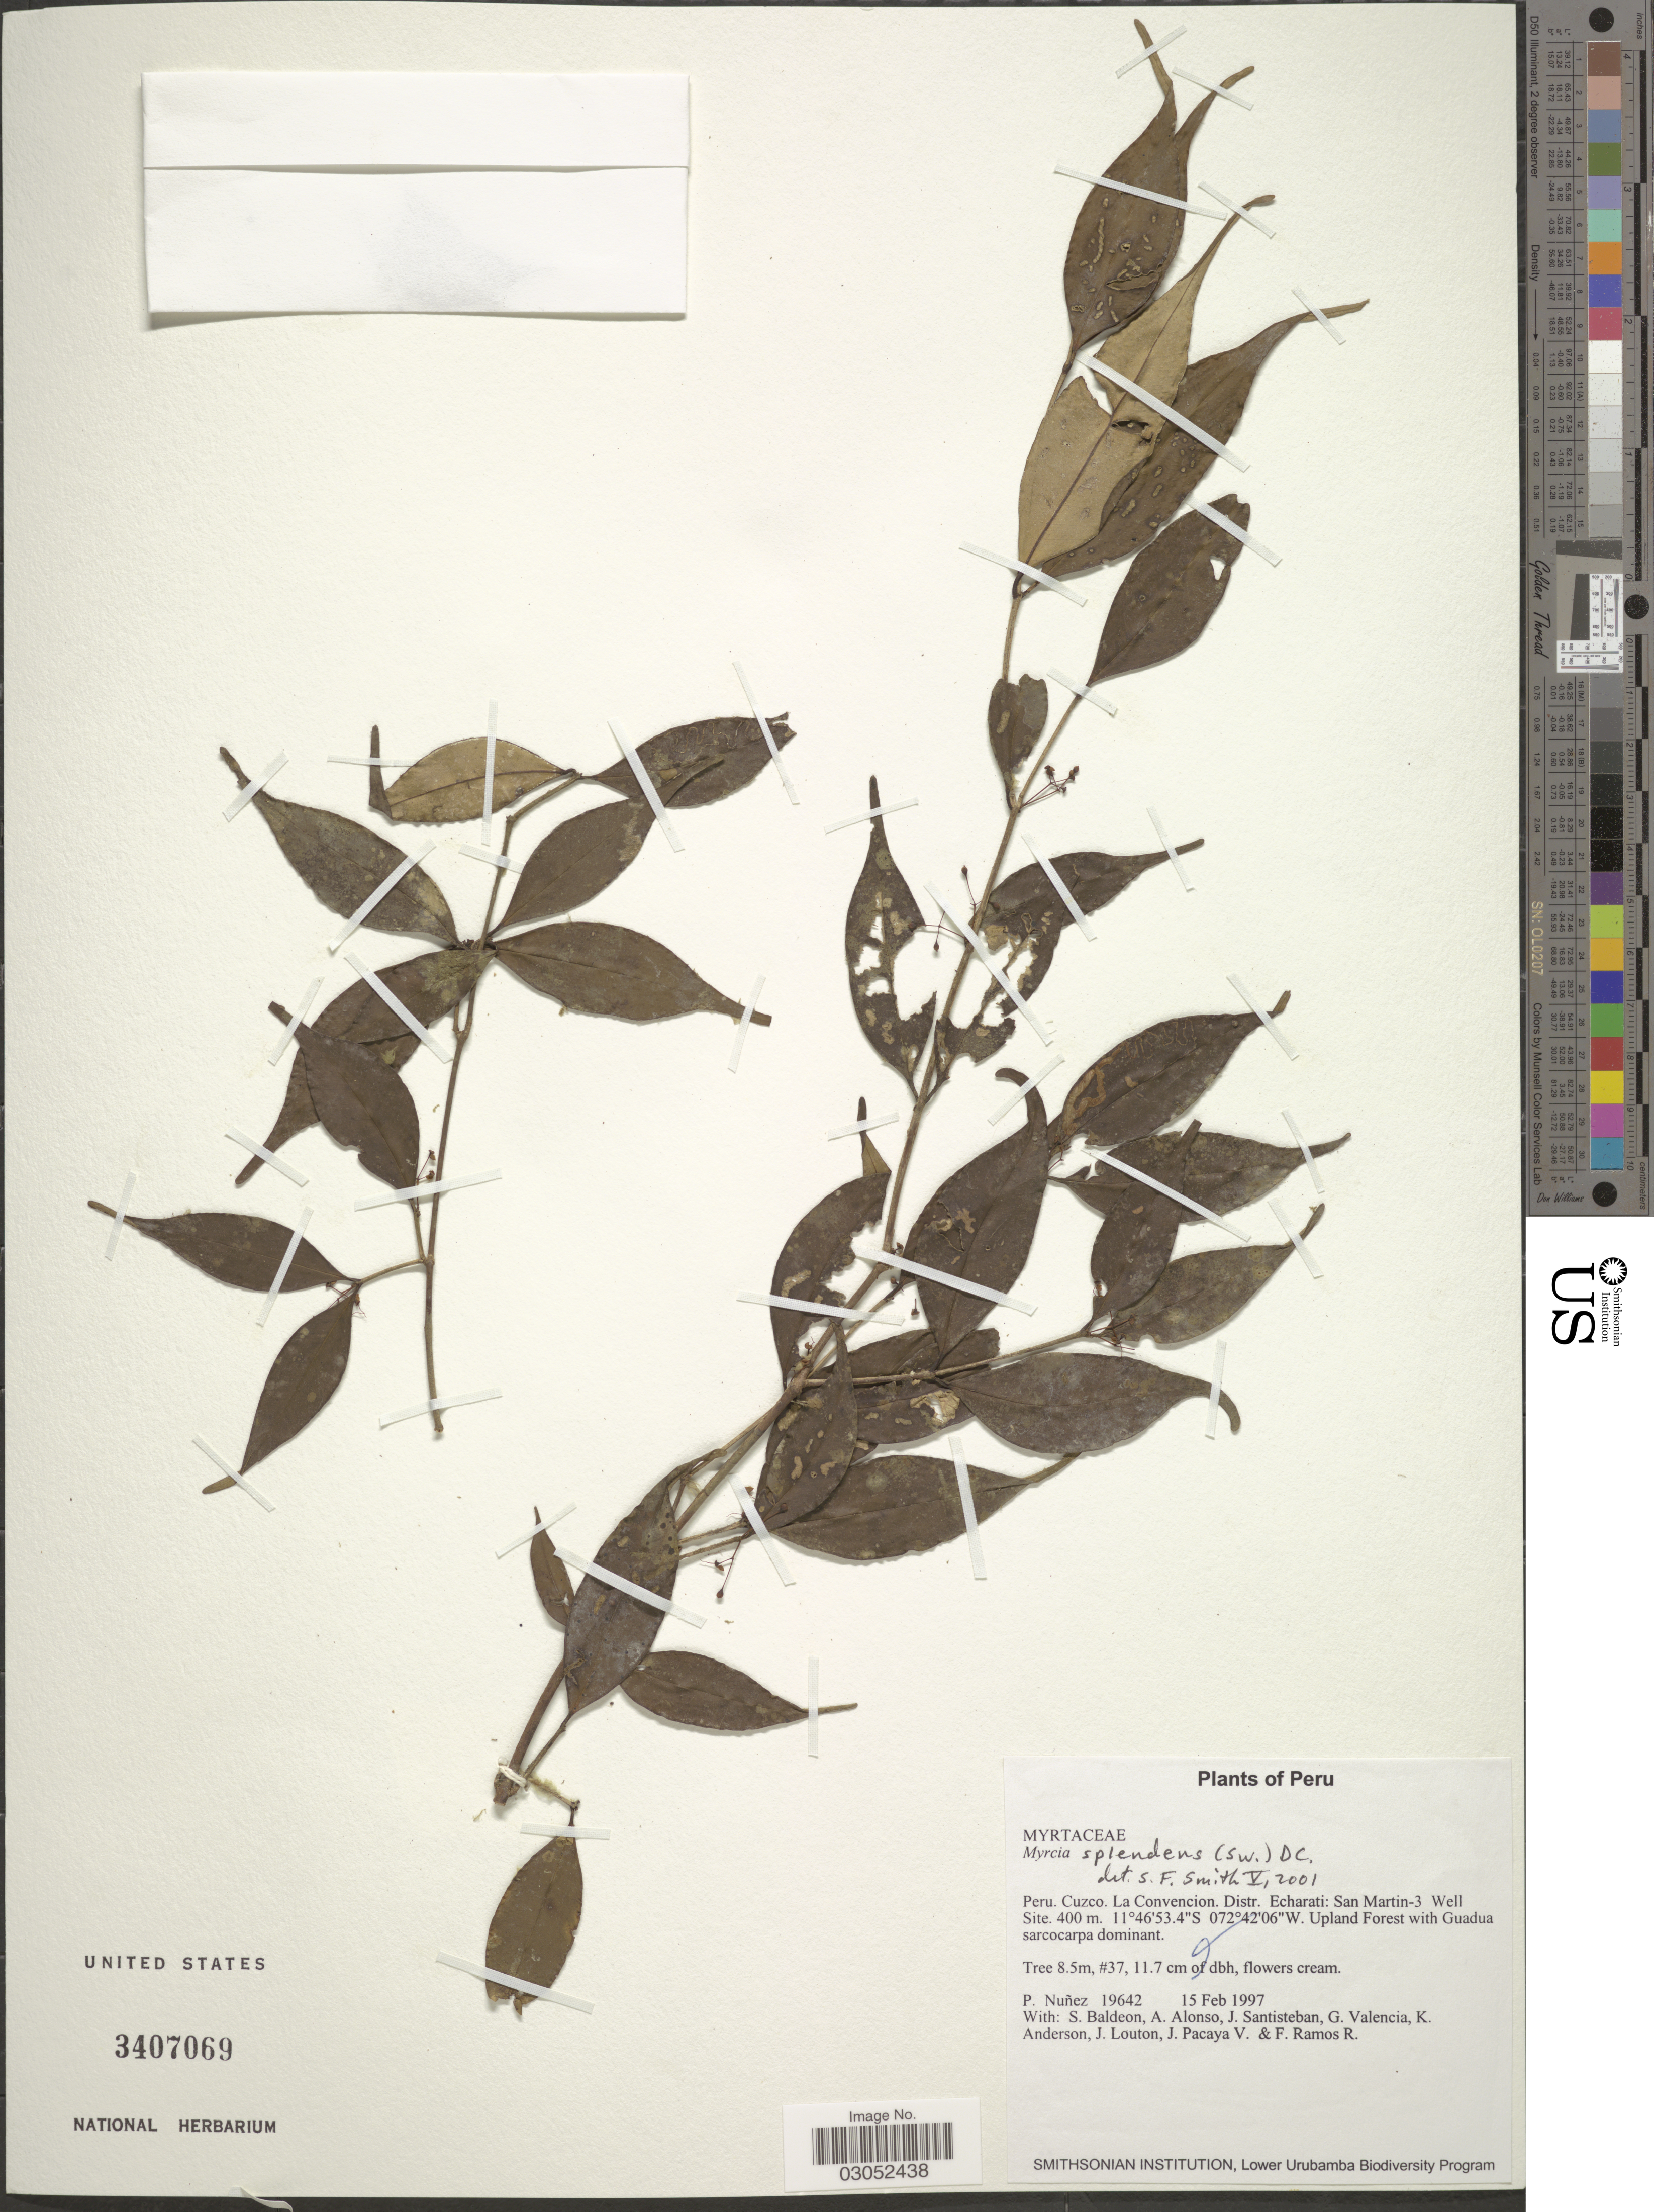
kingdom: Plantae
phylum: Tracheophyta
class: Magnoliopsida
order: Myrtales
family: Myrtaceae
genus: Myrcia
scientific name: Myrcia splendens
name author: (Sw.) DC.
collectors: P. Nuñez V., S. Baldeon, A. Alonso, J. Santisteban & et al.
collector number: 19642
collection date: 1997-02-15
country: Peru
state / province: Cusco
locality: Cuzco. La Convencion. Distr. Echarati: San Martin - 3 Well Site.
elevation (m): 400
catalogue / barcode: US 3407069